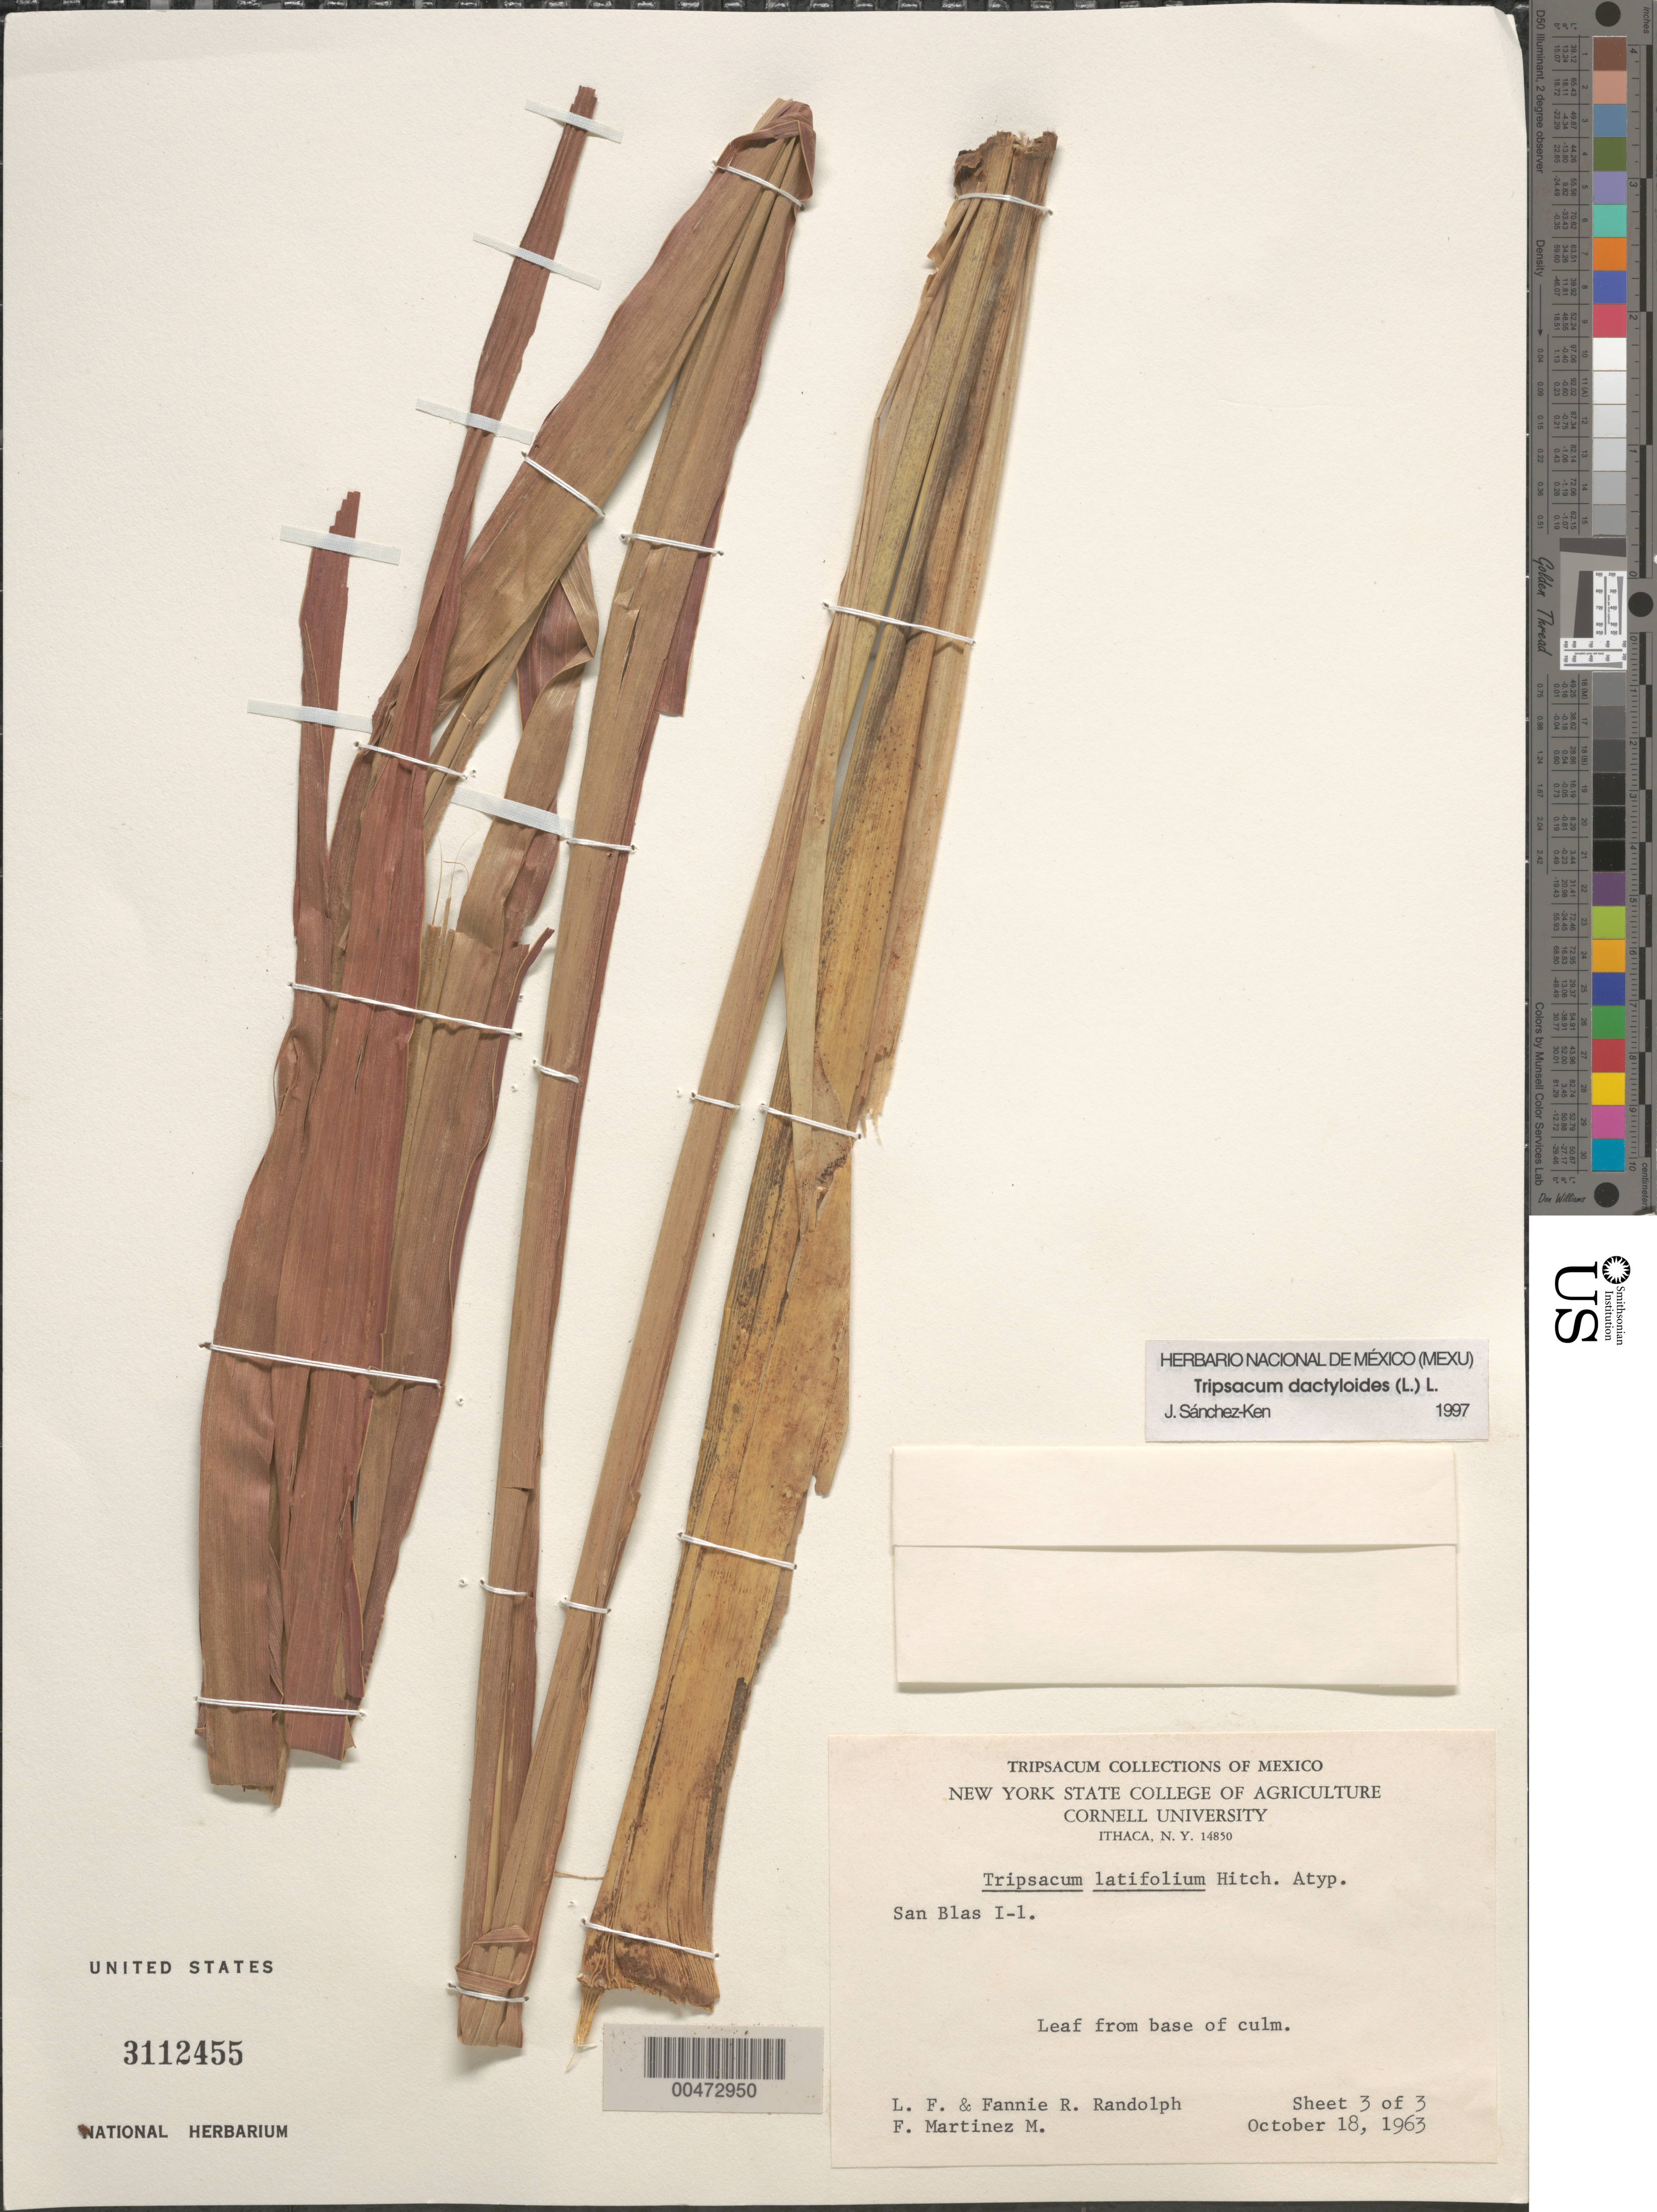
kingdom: Plantae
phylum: Tracheophyta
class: Liliopsida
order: Poales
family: Poaceae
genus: Tripsacum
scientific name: Tripsacum dactyloides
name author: (L.) L.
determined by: Sánchez-Ken, J. G.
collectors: L. F. Randolph, F. Randolph & F. Martinez-M.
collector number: San Blas I-1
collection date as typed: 18 Oct 1963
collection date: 1963-10-18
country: Mexico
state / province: Nayarit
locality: San Blas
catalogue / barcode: US 3112455